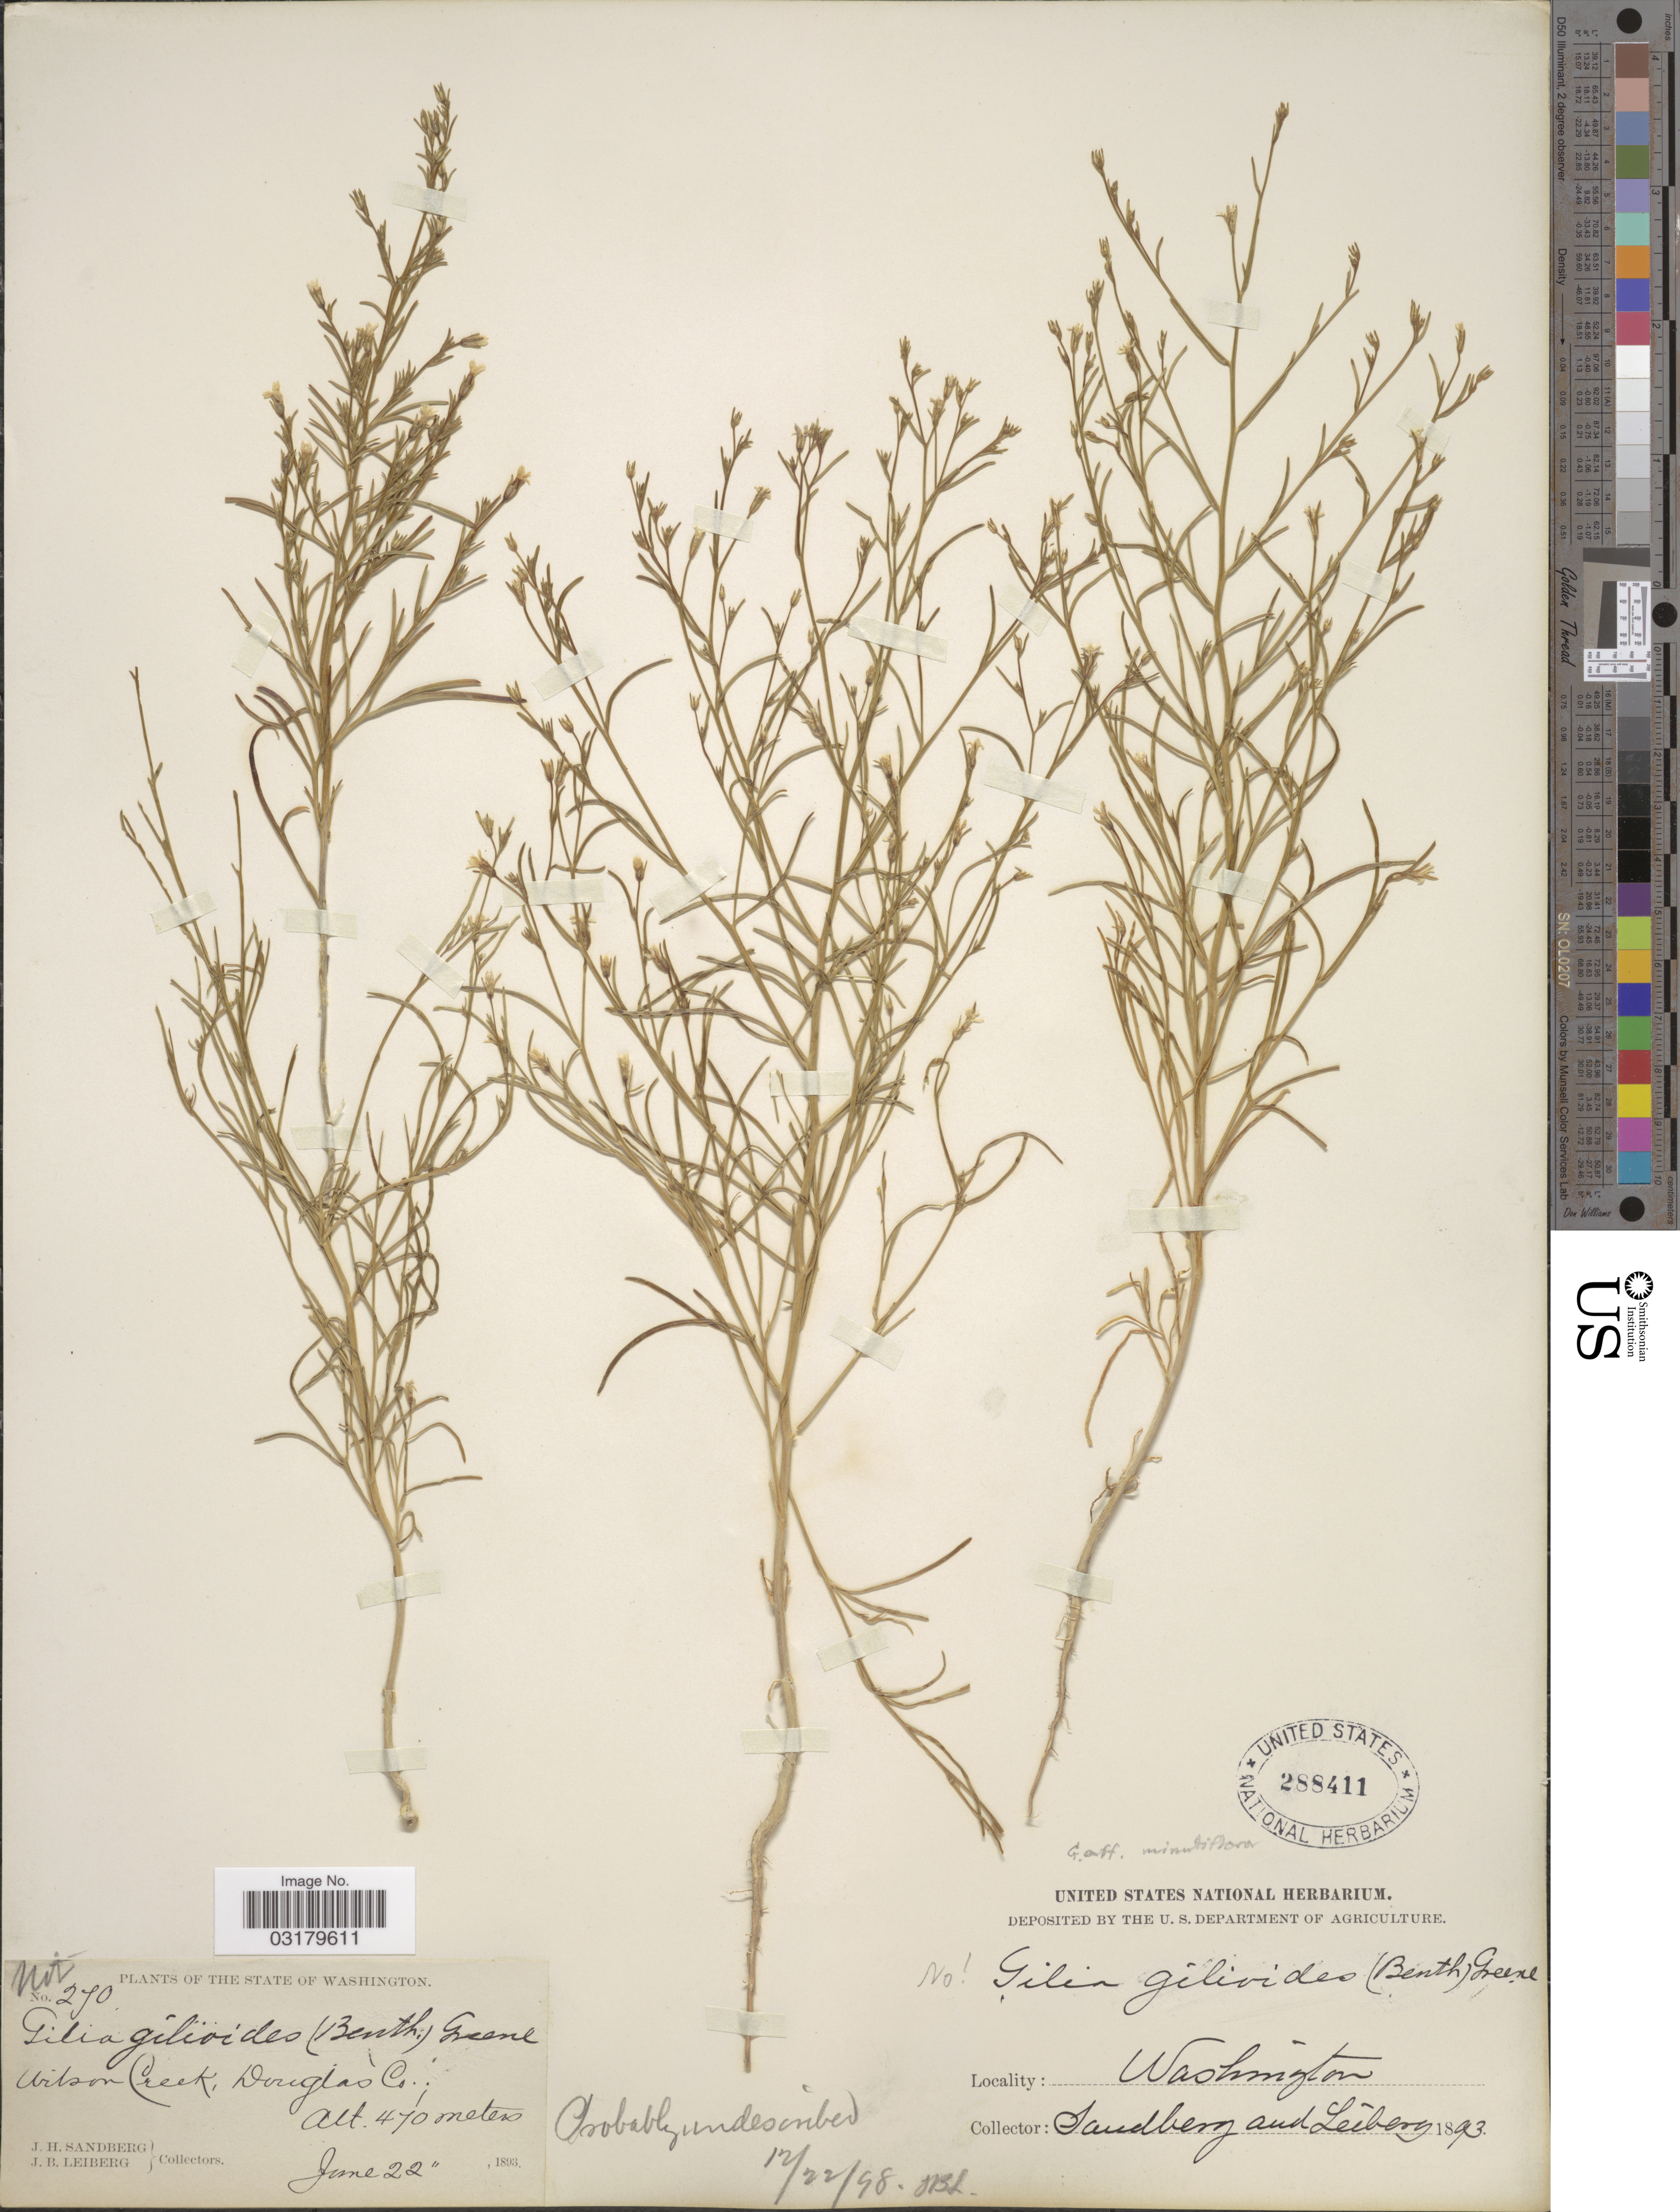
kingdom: Plantae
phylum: Tracheophyta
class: Magnoliopsida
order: Ericales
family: Polemoniaceae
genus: Microgilia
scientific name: Microgilia minutiflora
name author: (J.M. Porter & L.A. Johnson) Benth.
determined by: Strong, Mark T., (BOT), Smithsonian Institution - National Museum of Natural History (UNITED STATES)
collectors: J. H. Sandberg & J. B. Leiberg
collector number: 270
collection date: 1893-06-22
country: United States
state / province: Washington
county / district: Douglas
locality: Wilson Creek, Douglas Co.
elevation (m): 470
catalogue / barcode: US 288411